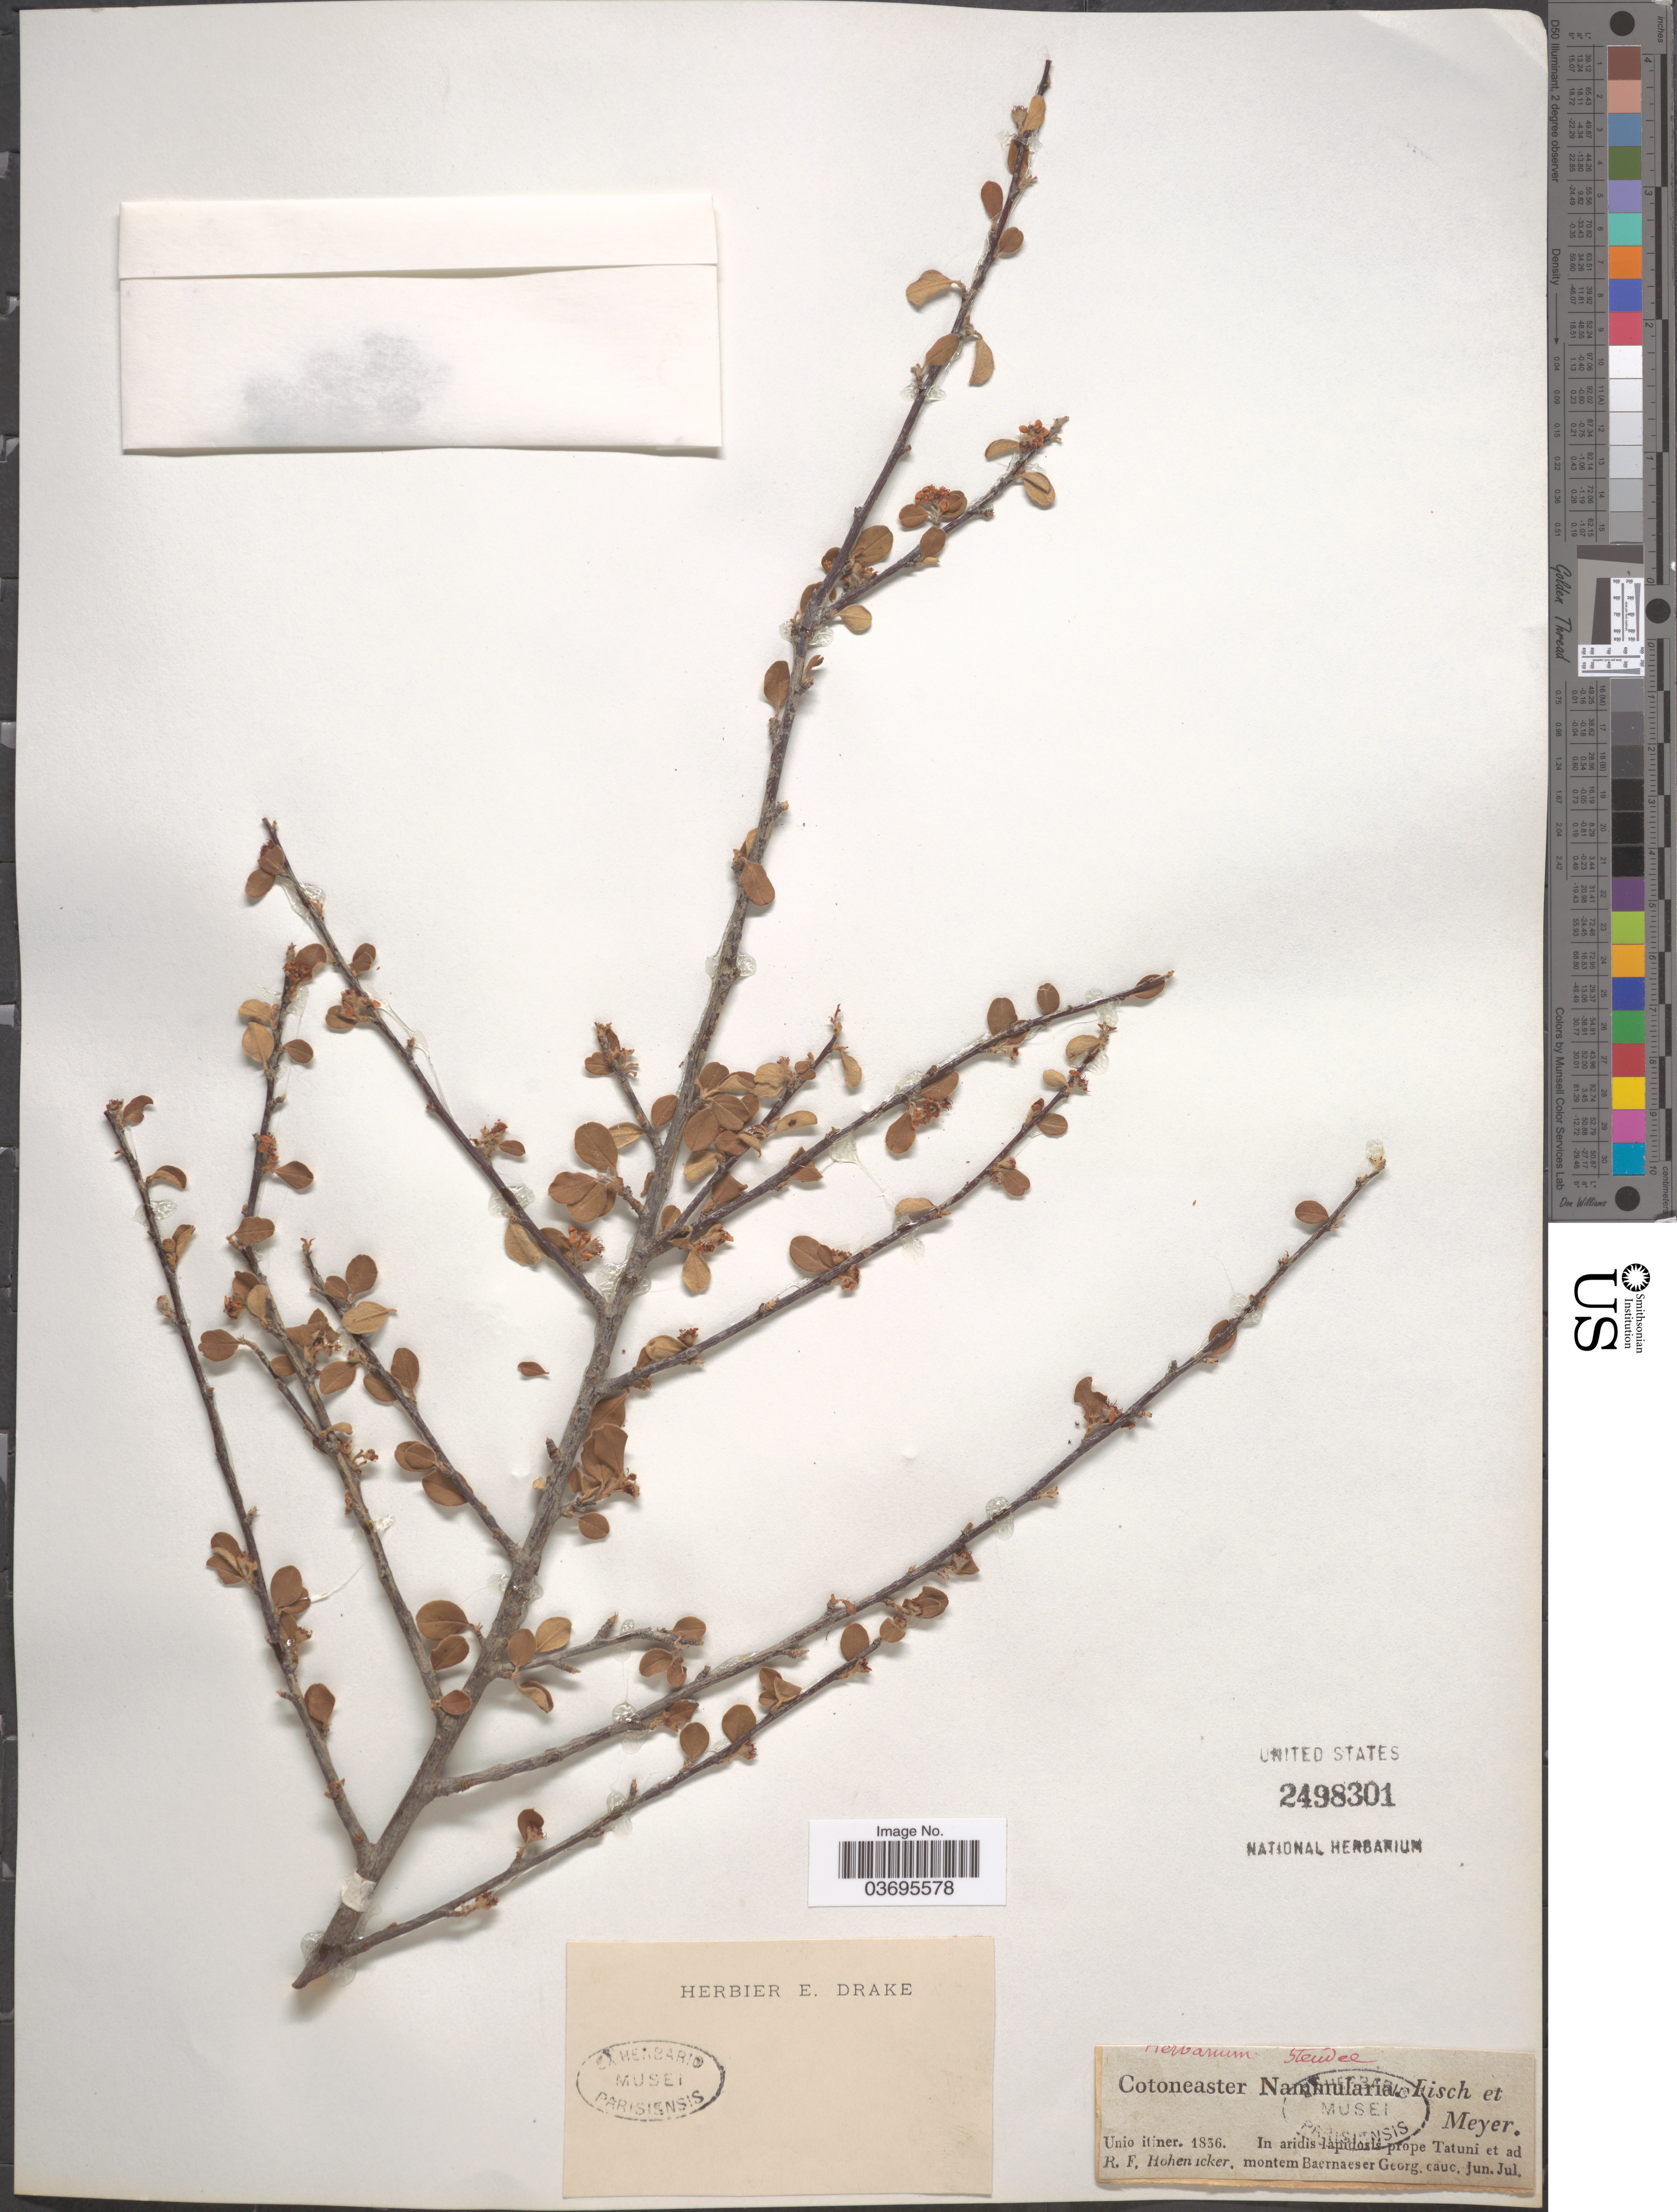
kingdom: Plantae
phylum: Tracheophyta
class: Magnoliopsida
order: Rosales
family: Rosaceae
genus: Cotoneaster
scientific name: Cotoneaster nummularius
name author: Lindl.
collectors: R. F. Hohenacker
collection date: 1836-06/1836-07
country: Georgia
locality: Unio itiner. In aridis lapidosis prope Tatuni et ad montem Baernaeser Georg.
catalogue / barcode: US 2498301